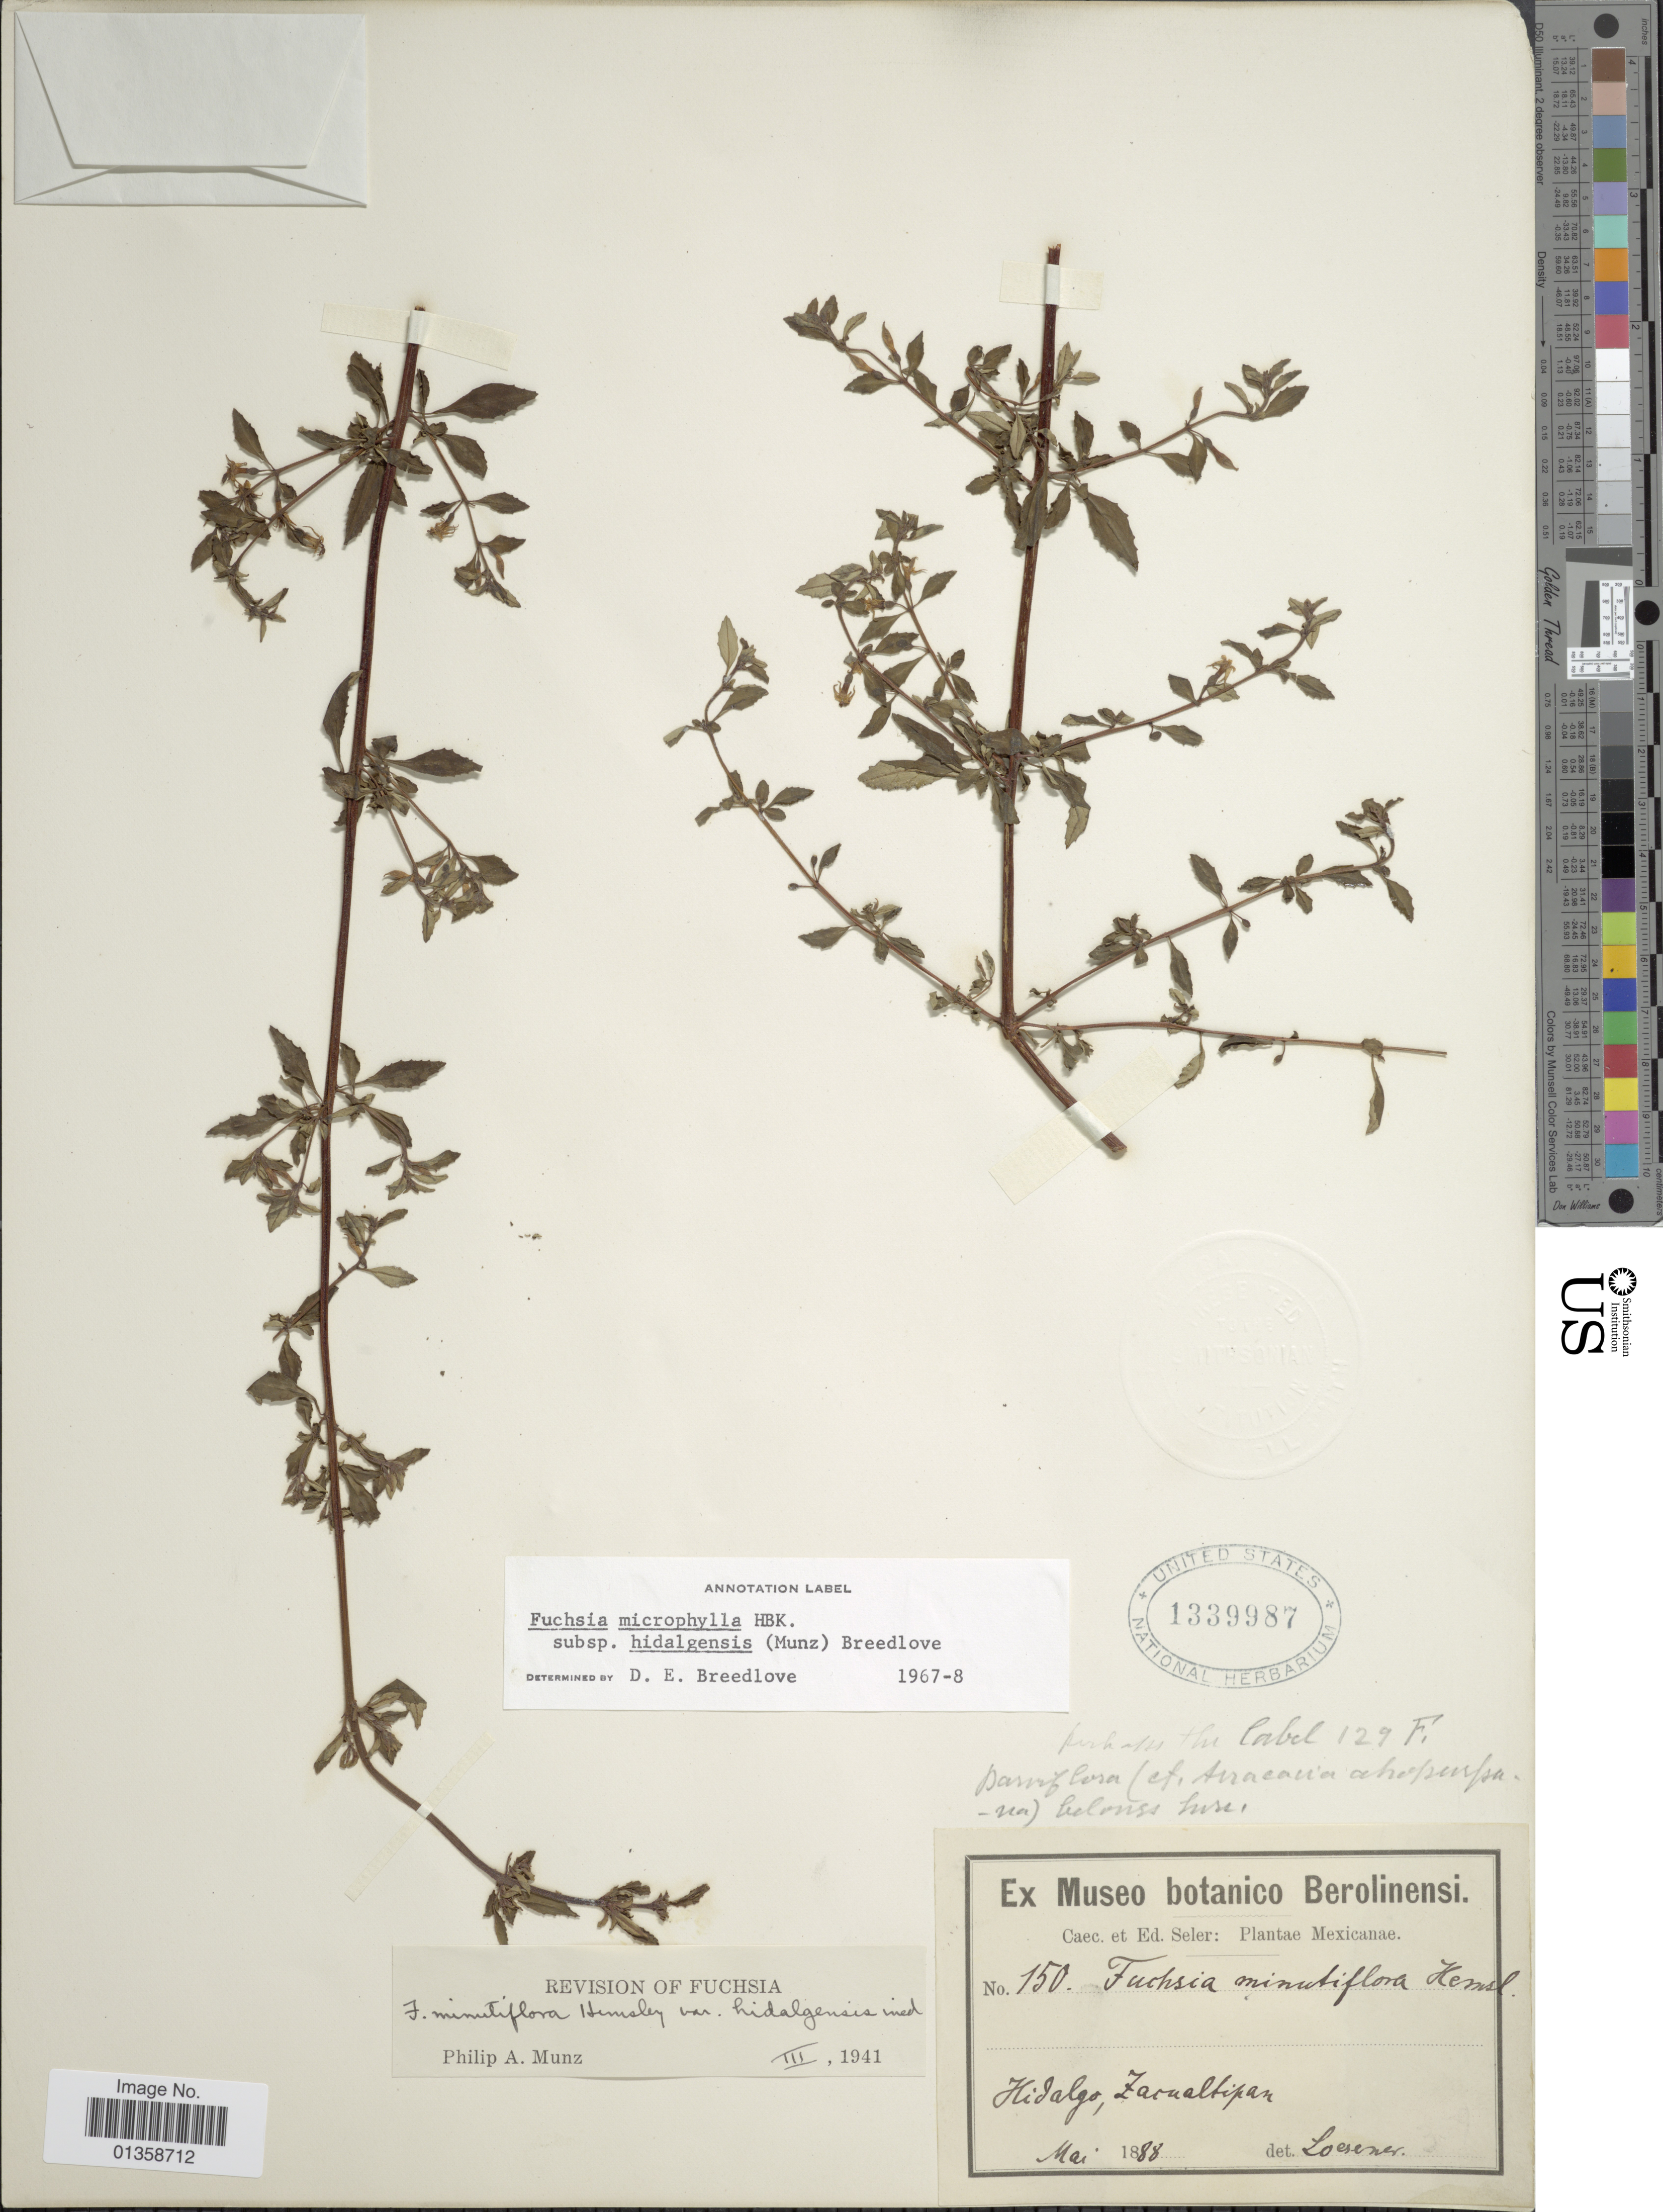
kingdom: Plantae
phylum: Tracheophyta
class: Magnoliopsida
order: Myrtales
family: Onagraceae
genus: Fuchsia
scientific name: Fuchsia microphylla subsp. hidalgensis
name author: (Munz) Breedlove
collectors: C. Seler & E. G. Seler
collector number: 150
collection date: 1888-05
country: Mexico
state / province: Hidalgo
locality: Zacualtipan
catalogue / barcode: US 1339987